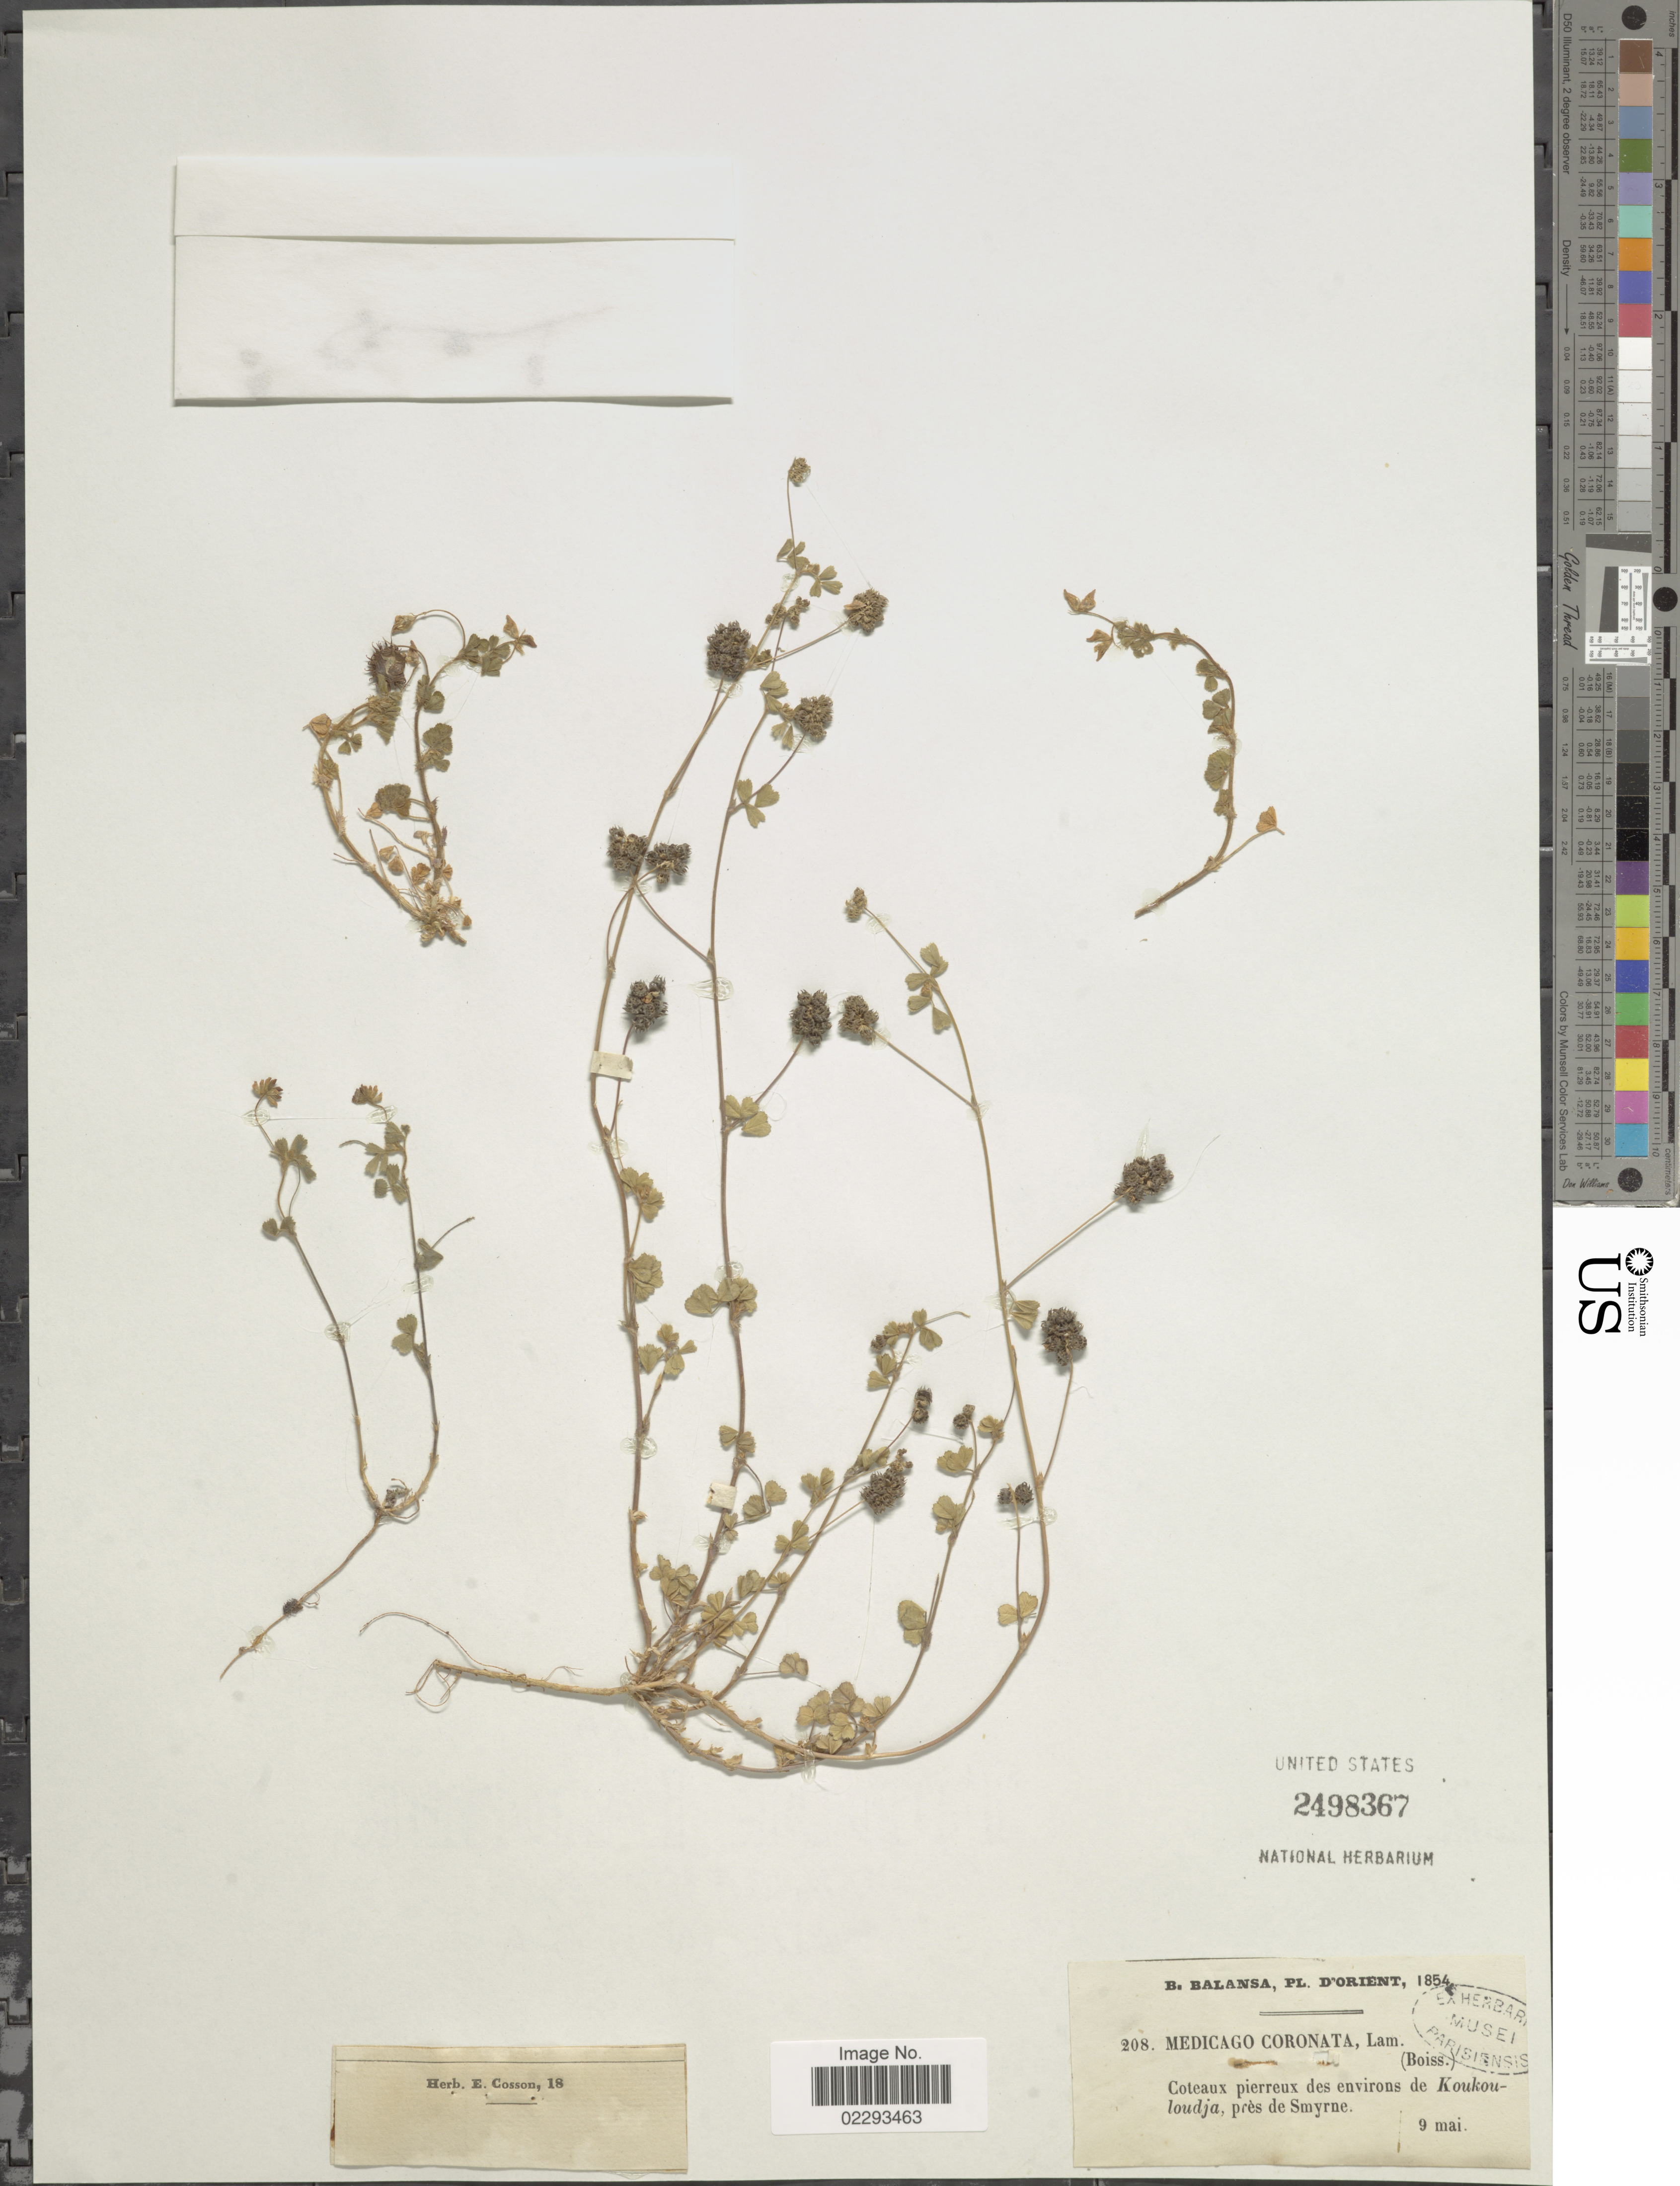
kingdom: Plantae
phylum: Tracheophyta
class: Magnoliopsida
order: Fabales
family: Fabaceae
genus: Medicago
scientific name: Medicago coronata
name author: (L.) Bartal.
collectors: B. Balansa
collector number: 208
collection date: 1854-05-09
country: Turkey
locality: D'orient, Coteaux, pierreux des environs de Koukouloudja prés de Smyrne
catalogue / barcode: US 2498367